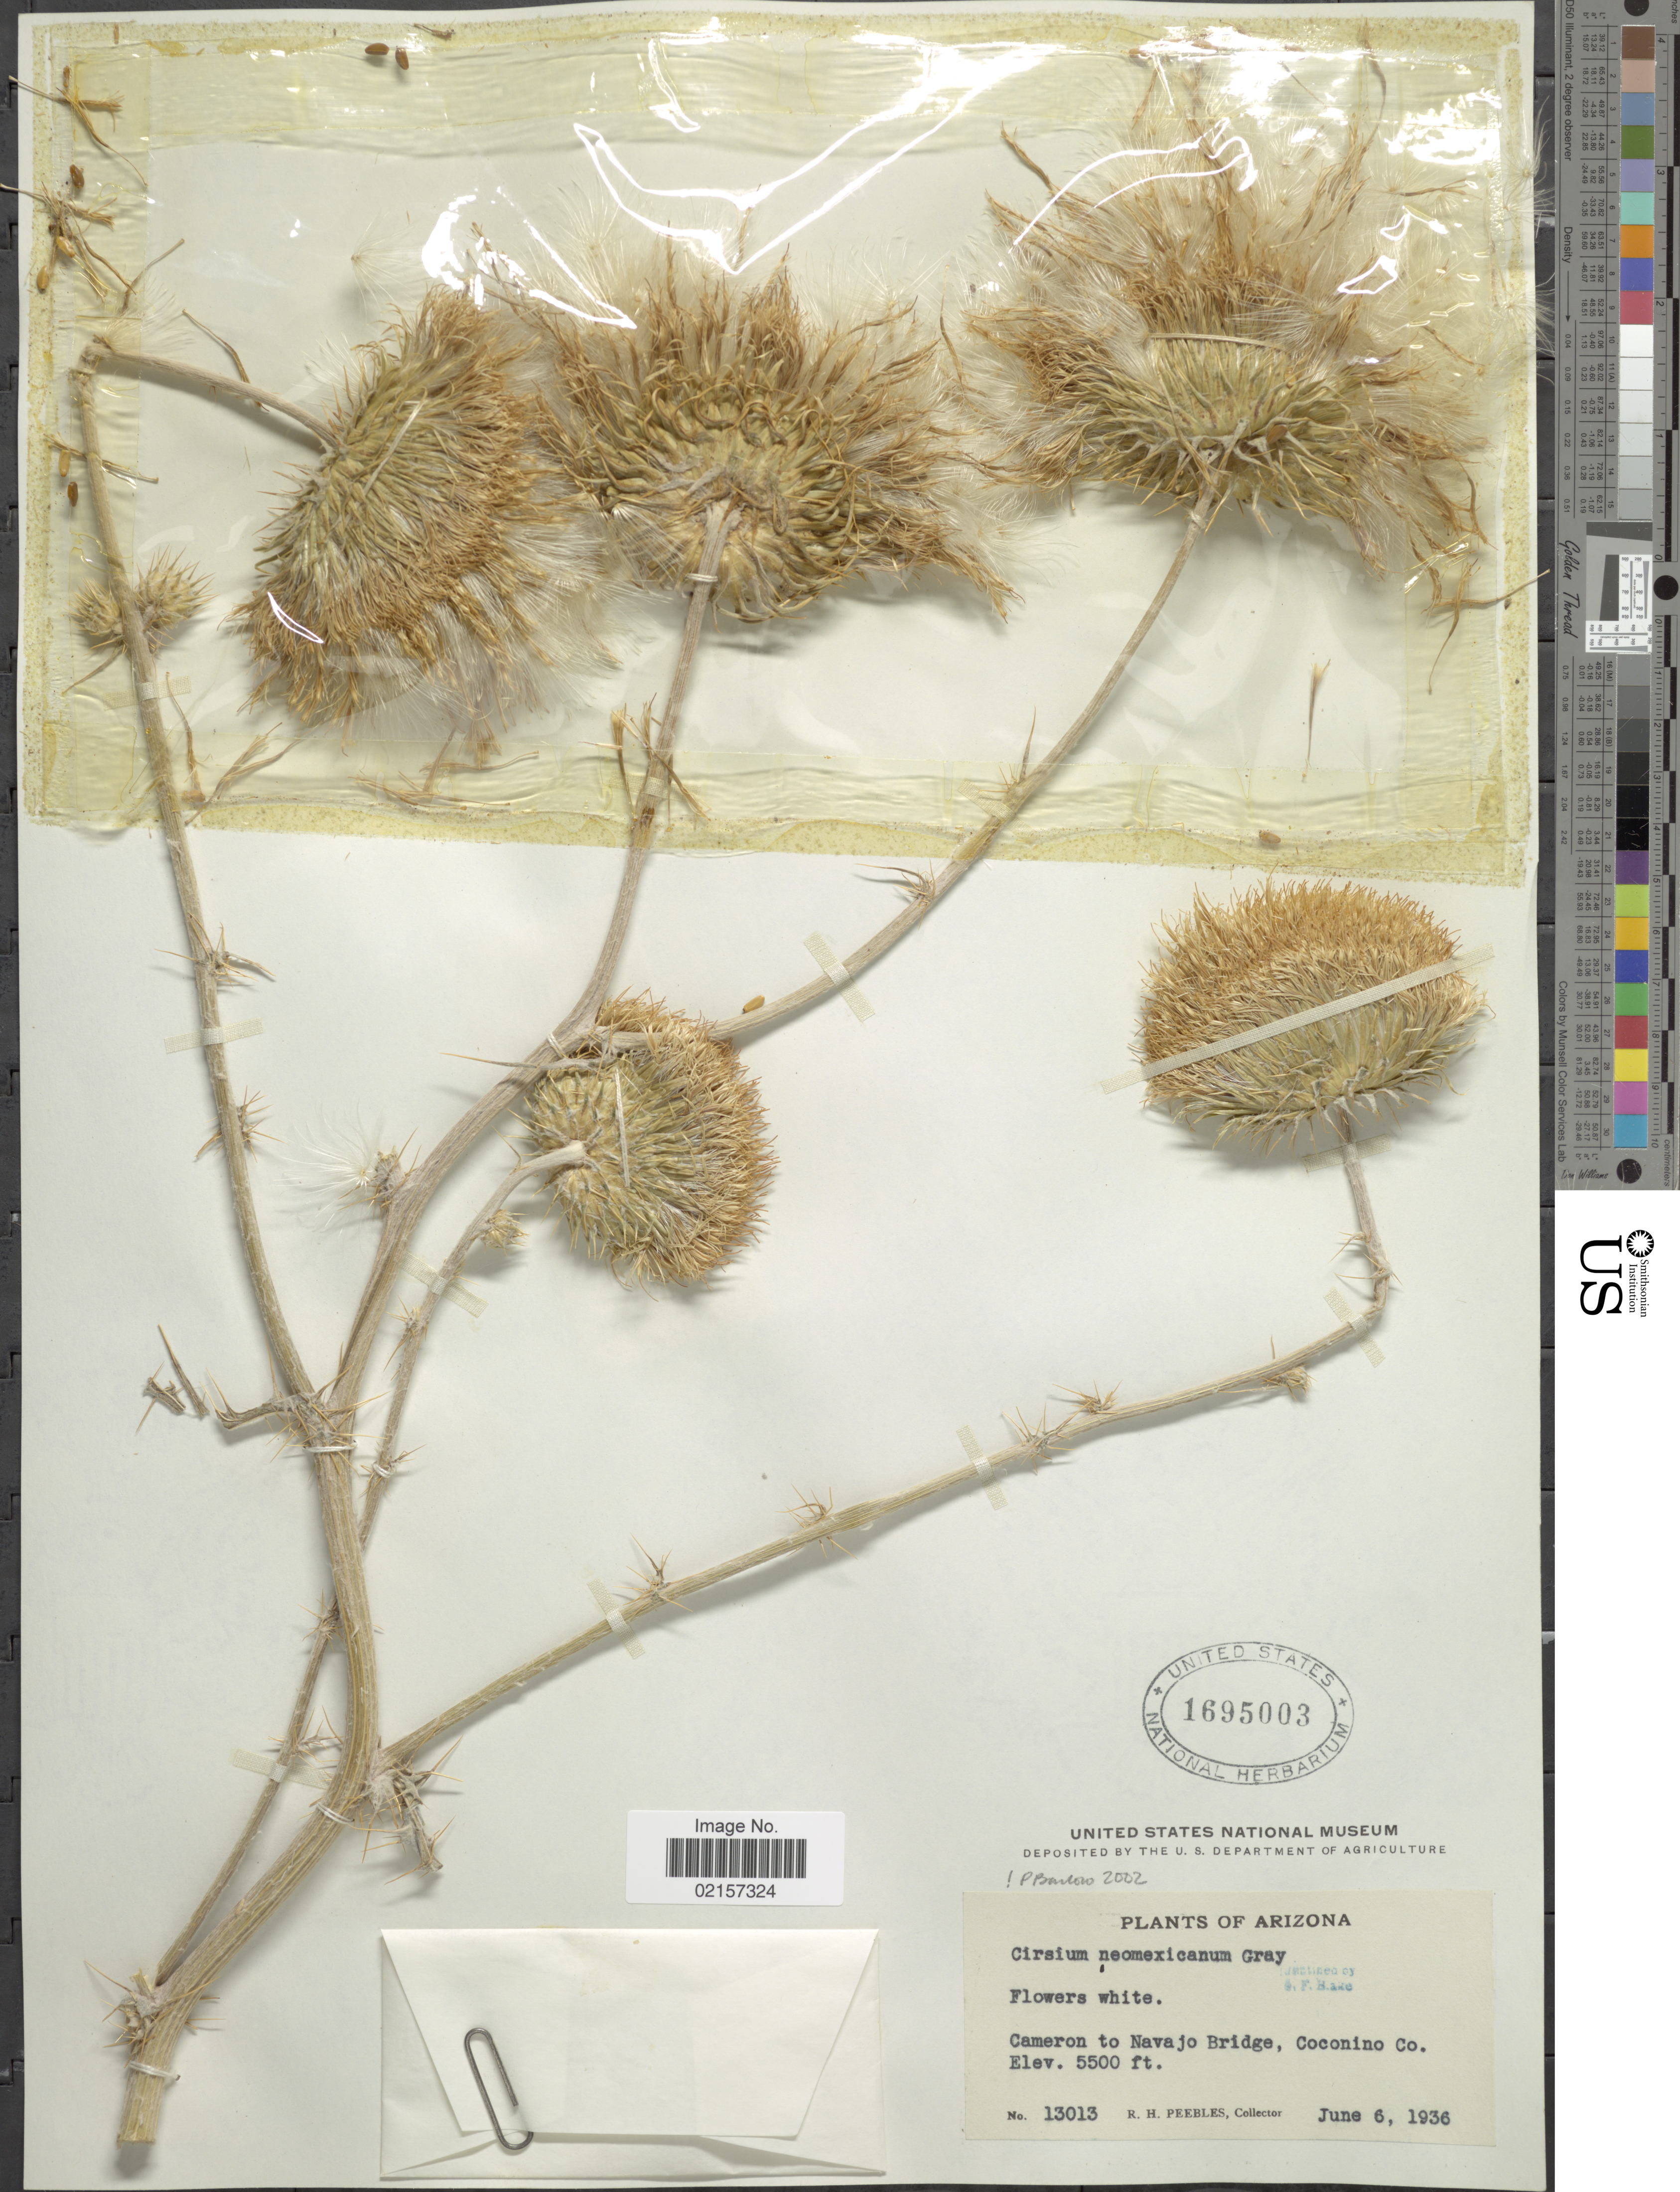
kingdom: Plantae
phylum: Tracheophyta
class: Magnoliopsida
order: Asterales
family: Asteraceae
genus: Cirsium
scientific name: Cirsium neomexicanum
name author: A. Gray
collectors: R. H. Peebles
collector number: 13013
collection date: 1936-06-06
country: United States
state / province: Arizona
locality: Caemron to Navajo Bridge, Coconino Co.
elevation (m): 1676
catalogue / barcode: US 1695003